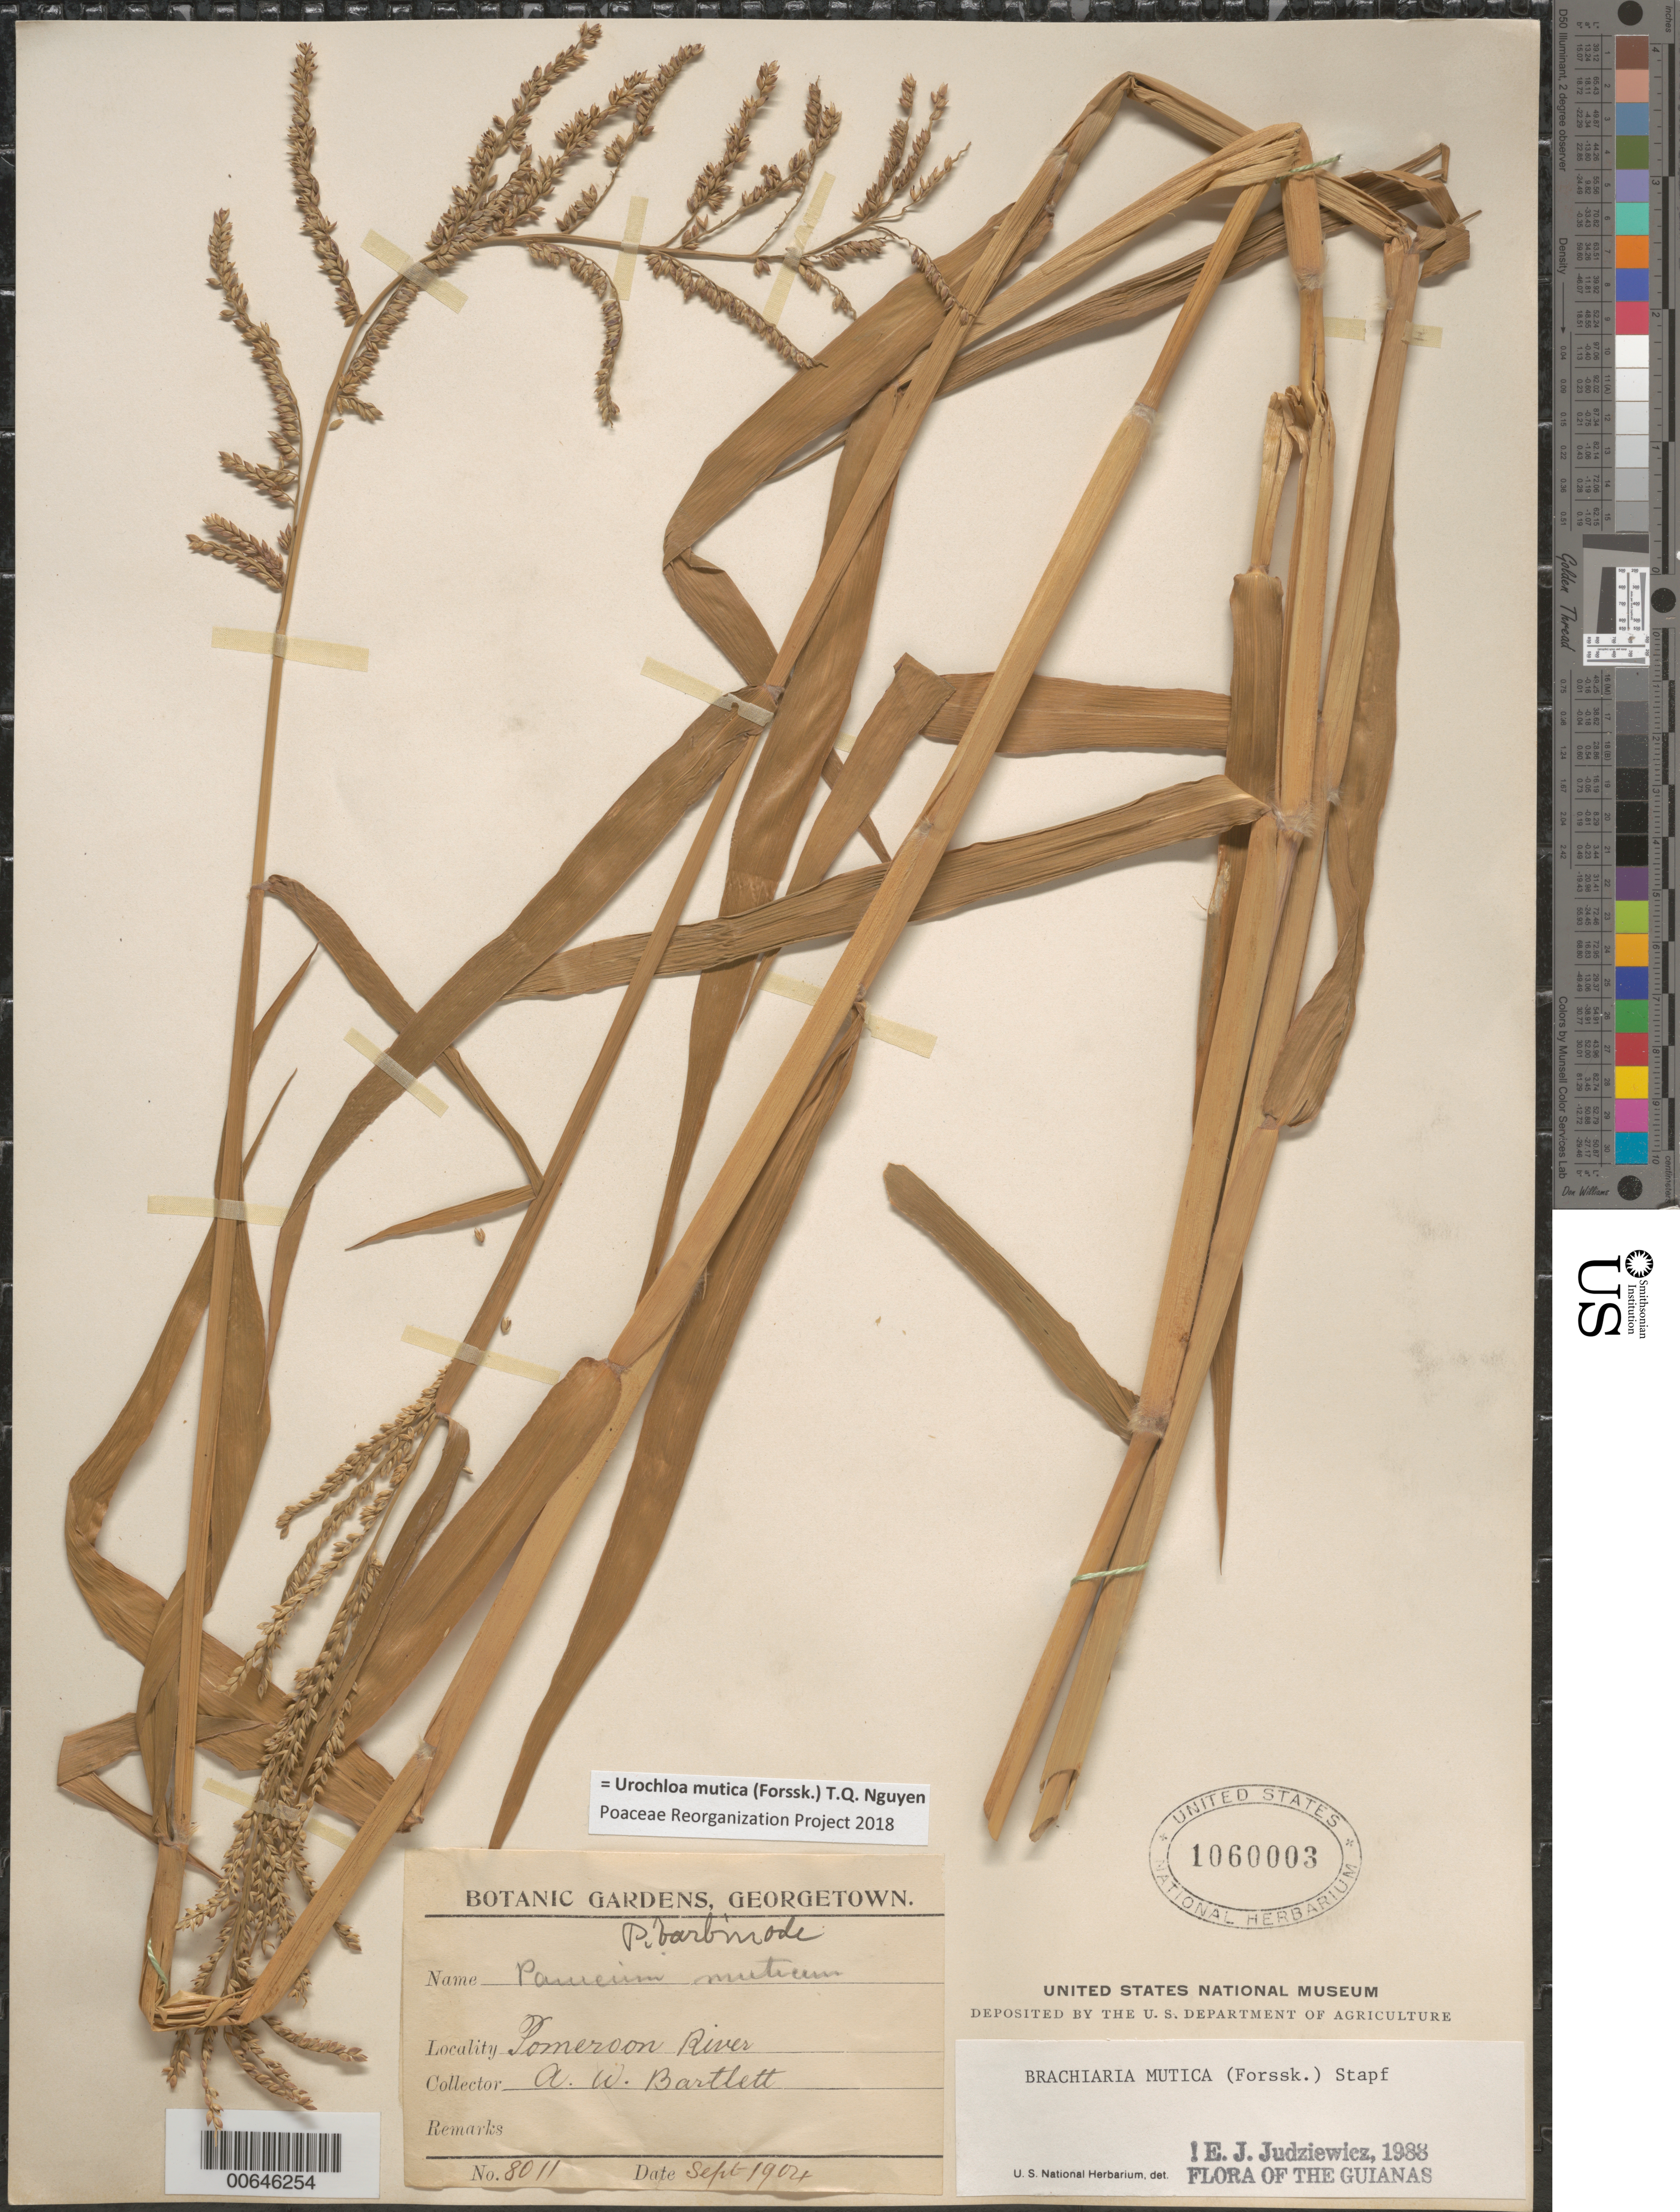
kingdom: Plantae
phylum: Tracheophyta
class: Liliopsida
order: Poales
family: Poaceae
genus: Brachiaria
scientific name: Brachiaria mutica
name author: (Forssk.) Stapf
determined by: Judziewicz, E. J.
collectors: A. W. Bartlett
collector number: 8011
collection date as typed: Sep-04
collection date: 2004-09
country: Guyana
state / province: Pomeroon-Supenaam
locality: Georgetown, Pomeroon River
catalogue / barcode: US 1060003